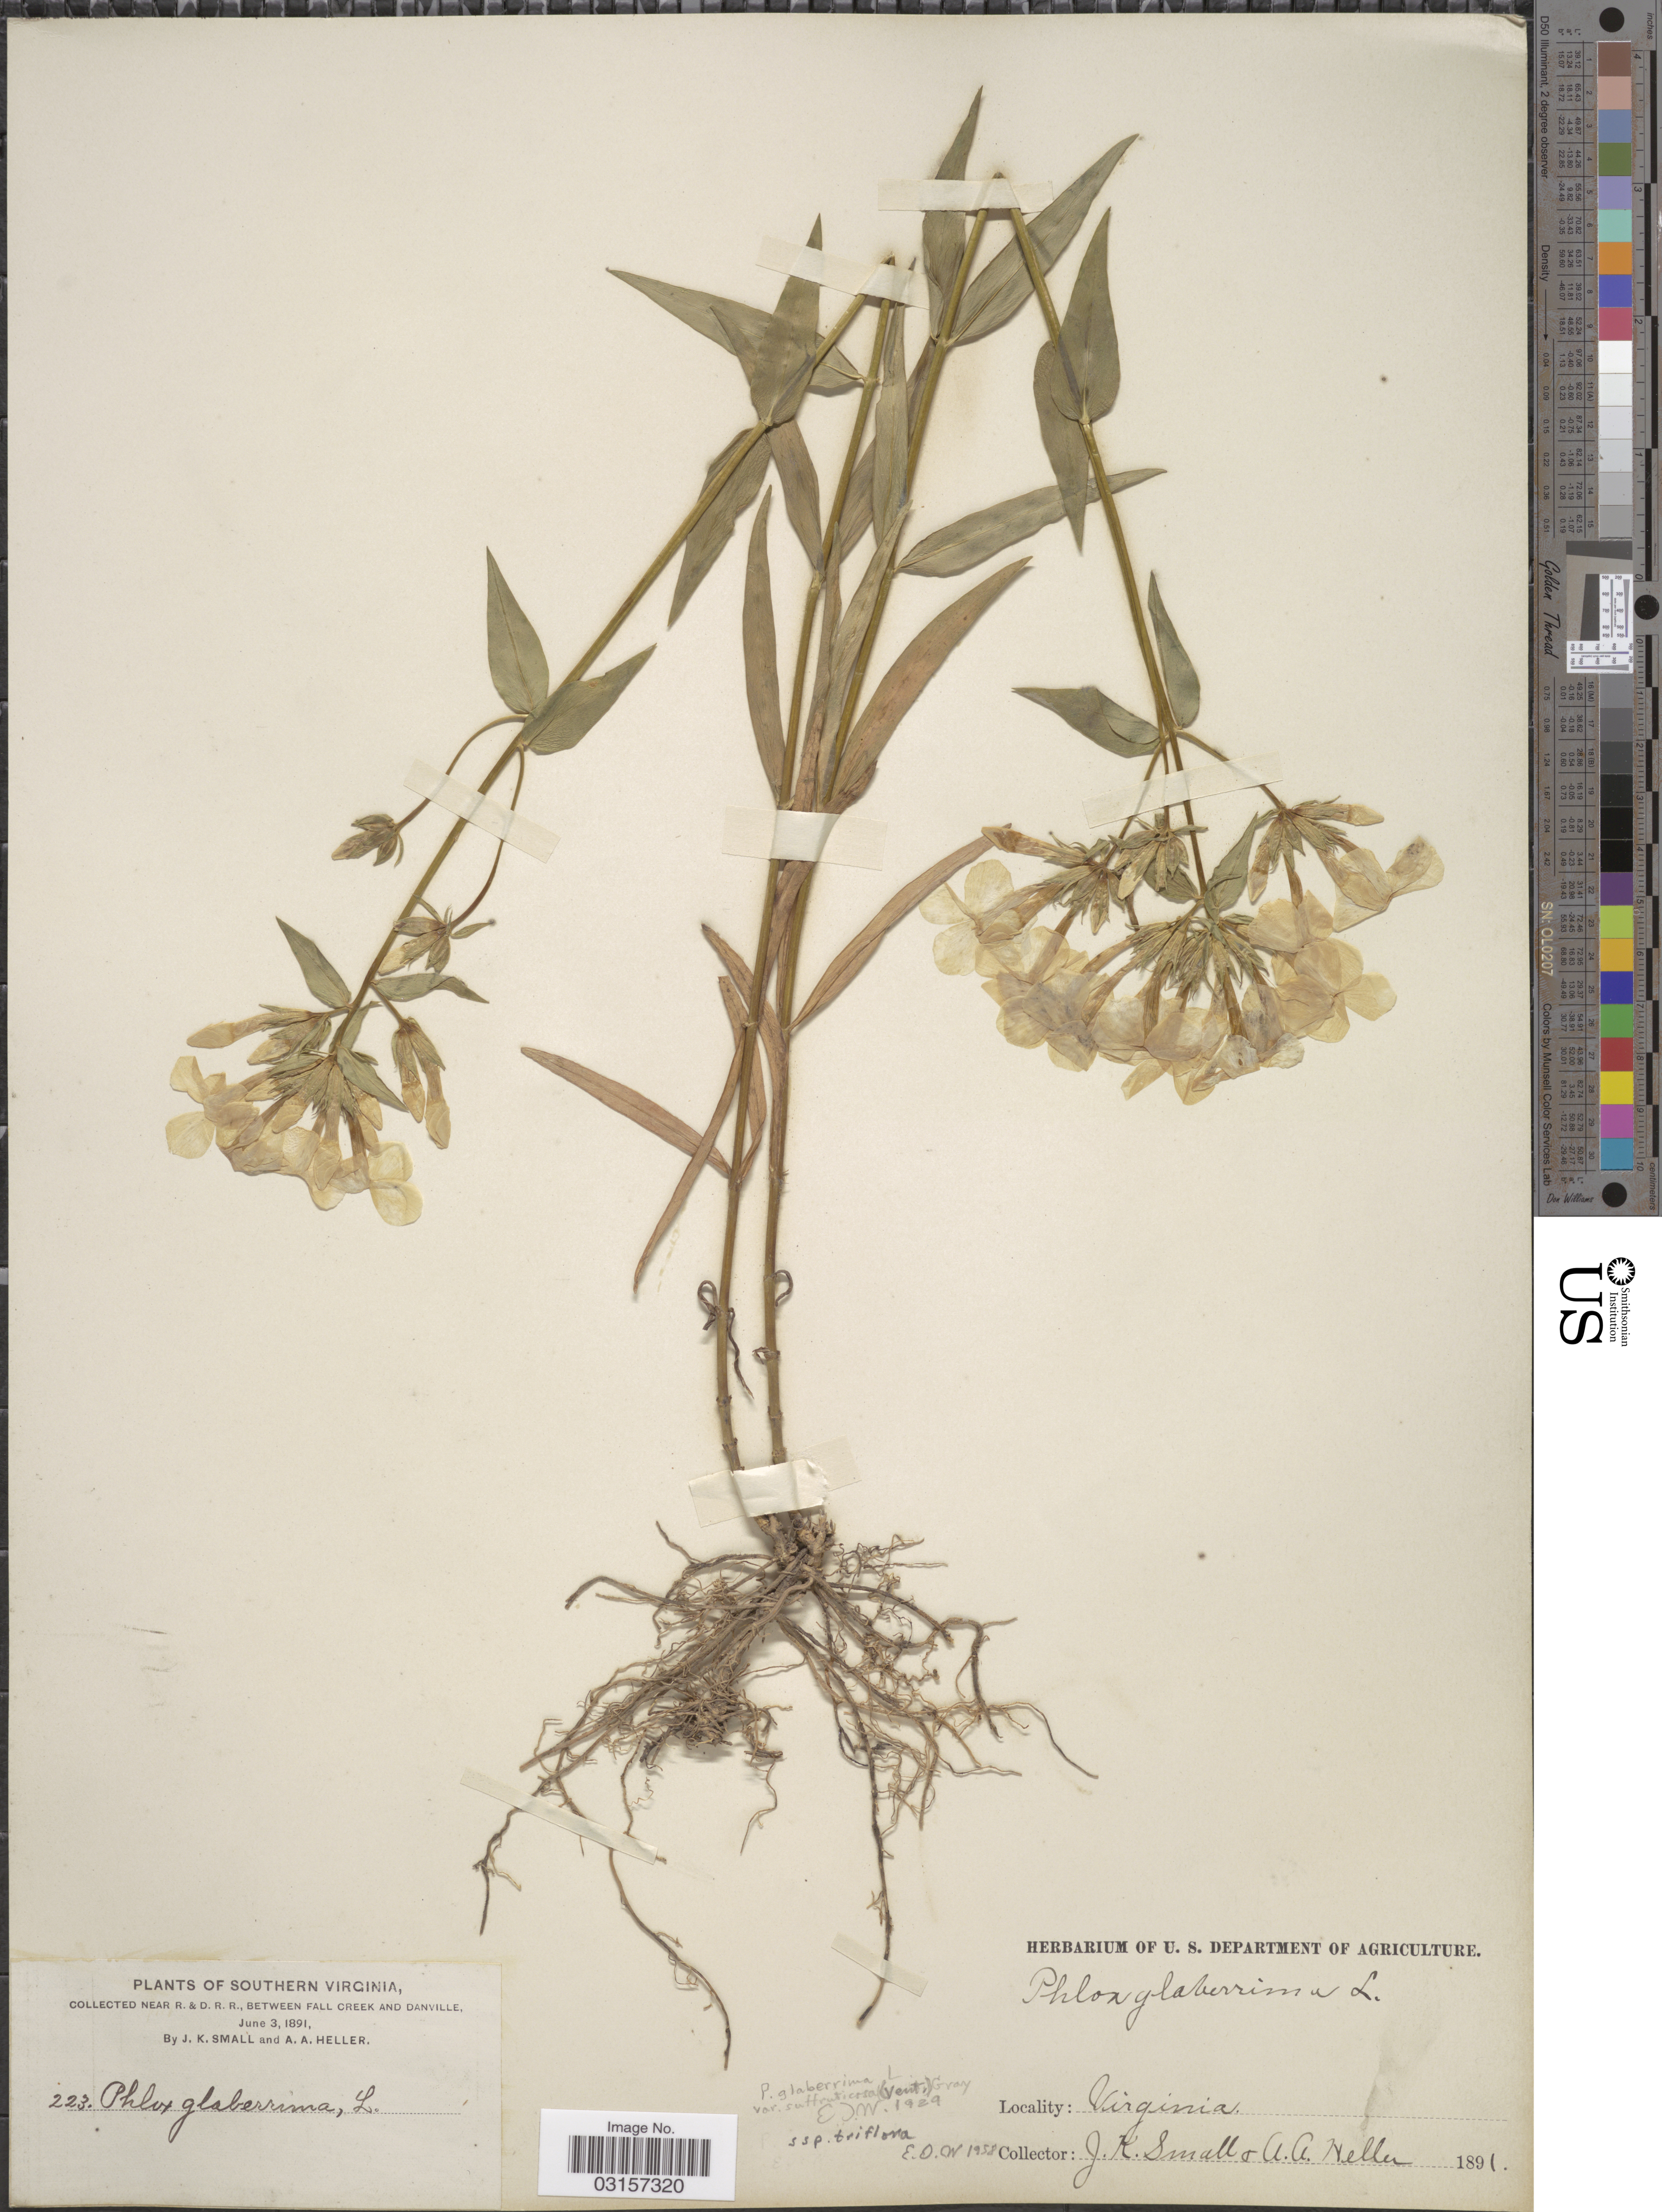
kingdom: Plantae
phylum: Tracheophyta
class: Magnoliopsida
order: Ericales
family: Polemoniaceae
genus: Phlox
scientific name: Phlox glaberrima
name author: L.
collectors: J. K. Small & A. A. Heller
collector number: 223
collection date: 1891-06-03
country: United States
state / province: Virginia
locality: Southern Virginia, near R. & D. R. R., between Fall Creek and Danville.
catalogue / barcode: US 103159